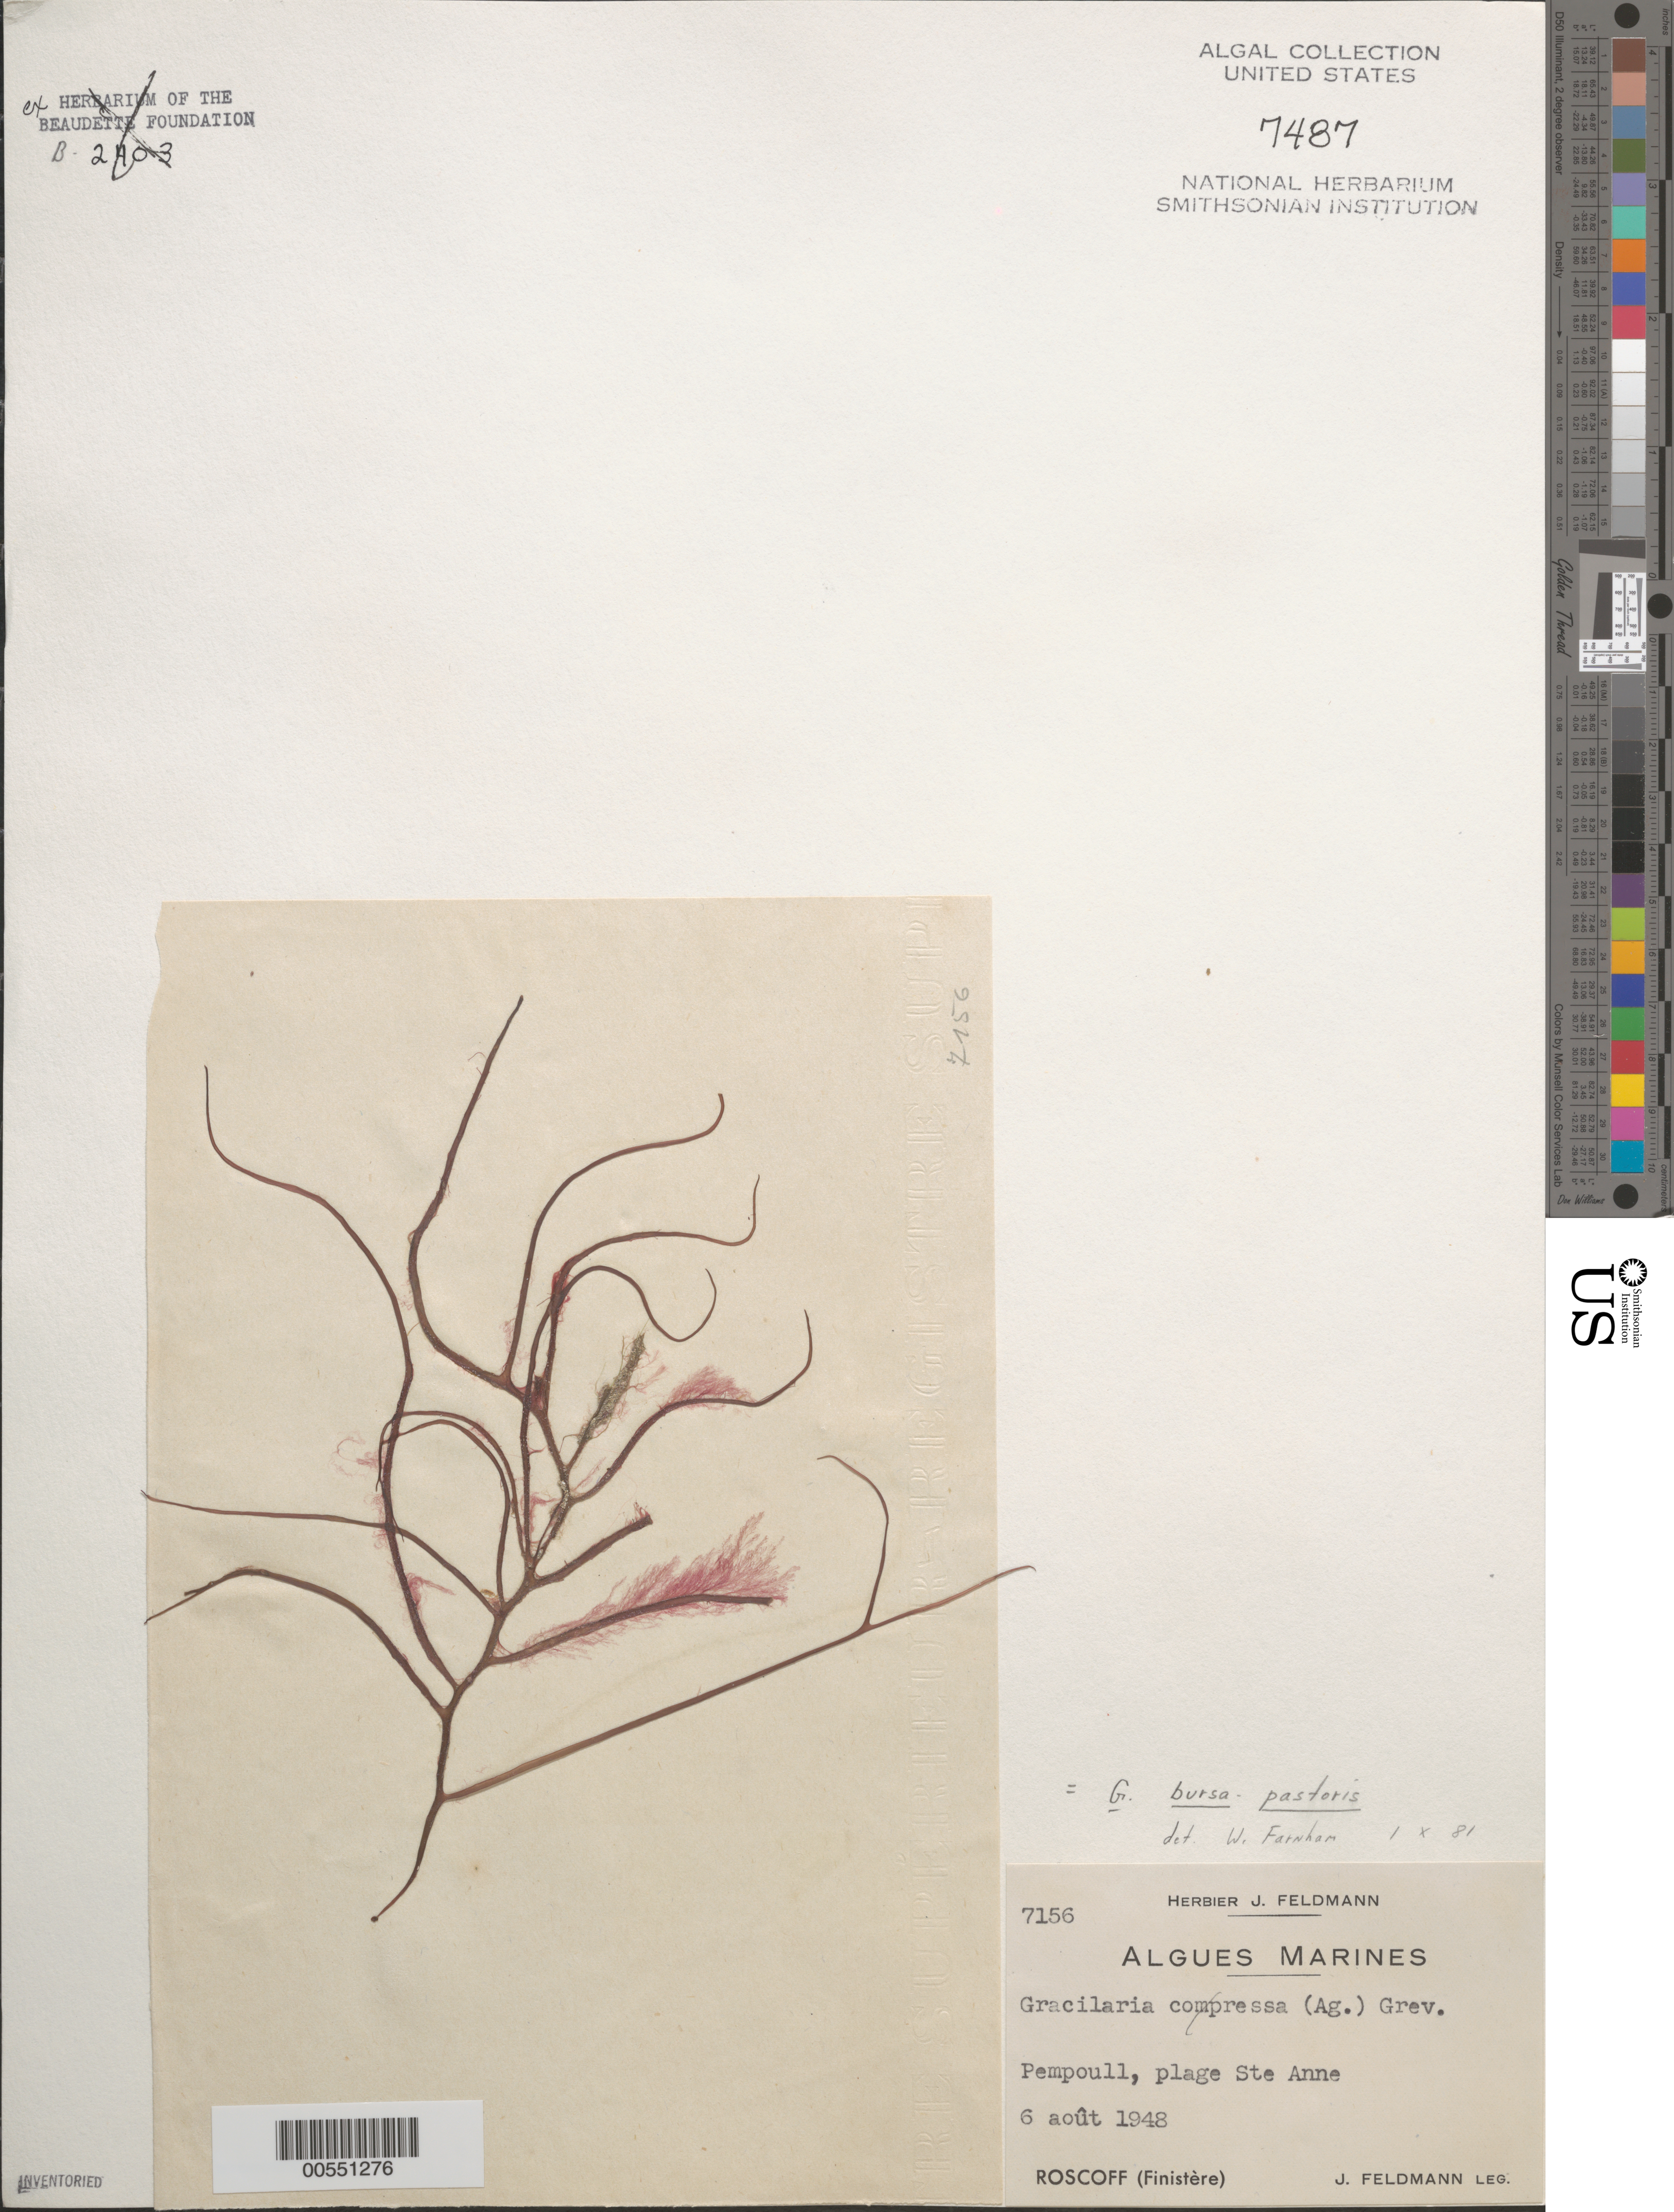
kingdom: Plantae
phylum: Rhodophyta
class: Florideophyceae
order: Gracilariales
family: Gracilariaceae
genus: Gracilaria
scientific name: Gracilaria bursa-pastoris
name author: (S.G. Gmel.) P.C. Silva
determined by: Farnham, W. F.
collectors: J. Feldmann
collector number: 7156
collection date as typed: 06 Aug 1948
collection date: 1948-08-06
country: France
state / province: Bretagne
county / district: Finistère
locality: Pempoull, plage sante anne, roscoff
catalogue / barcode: US 7487